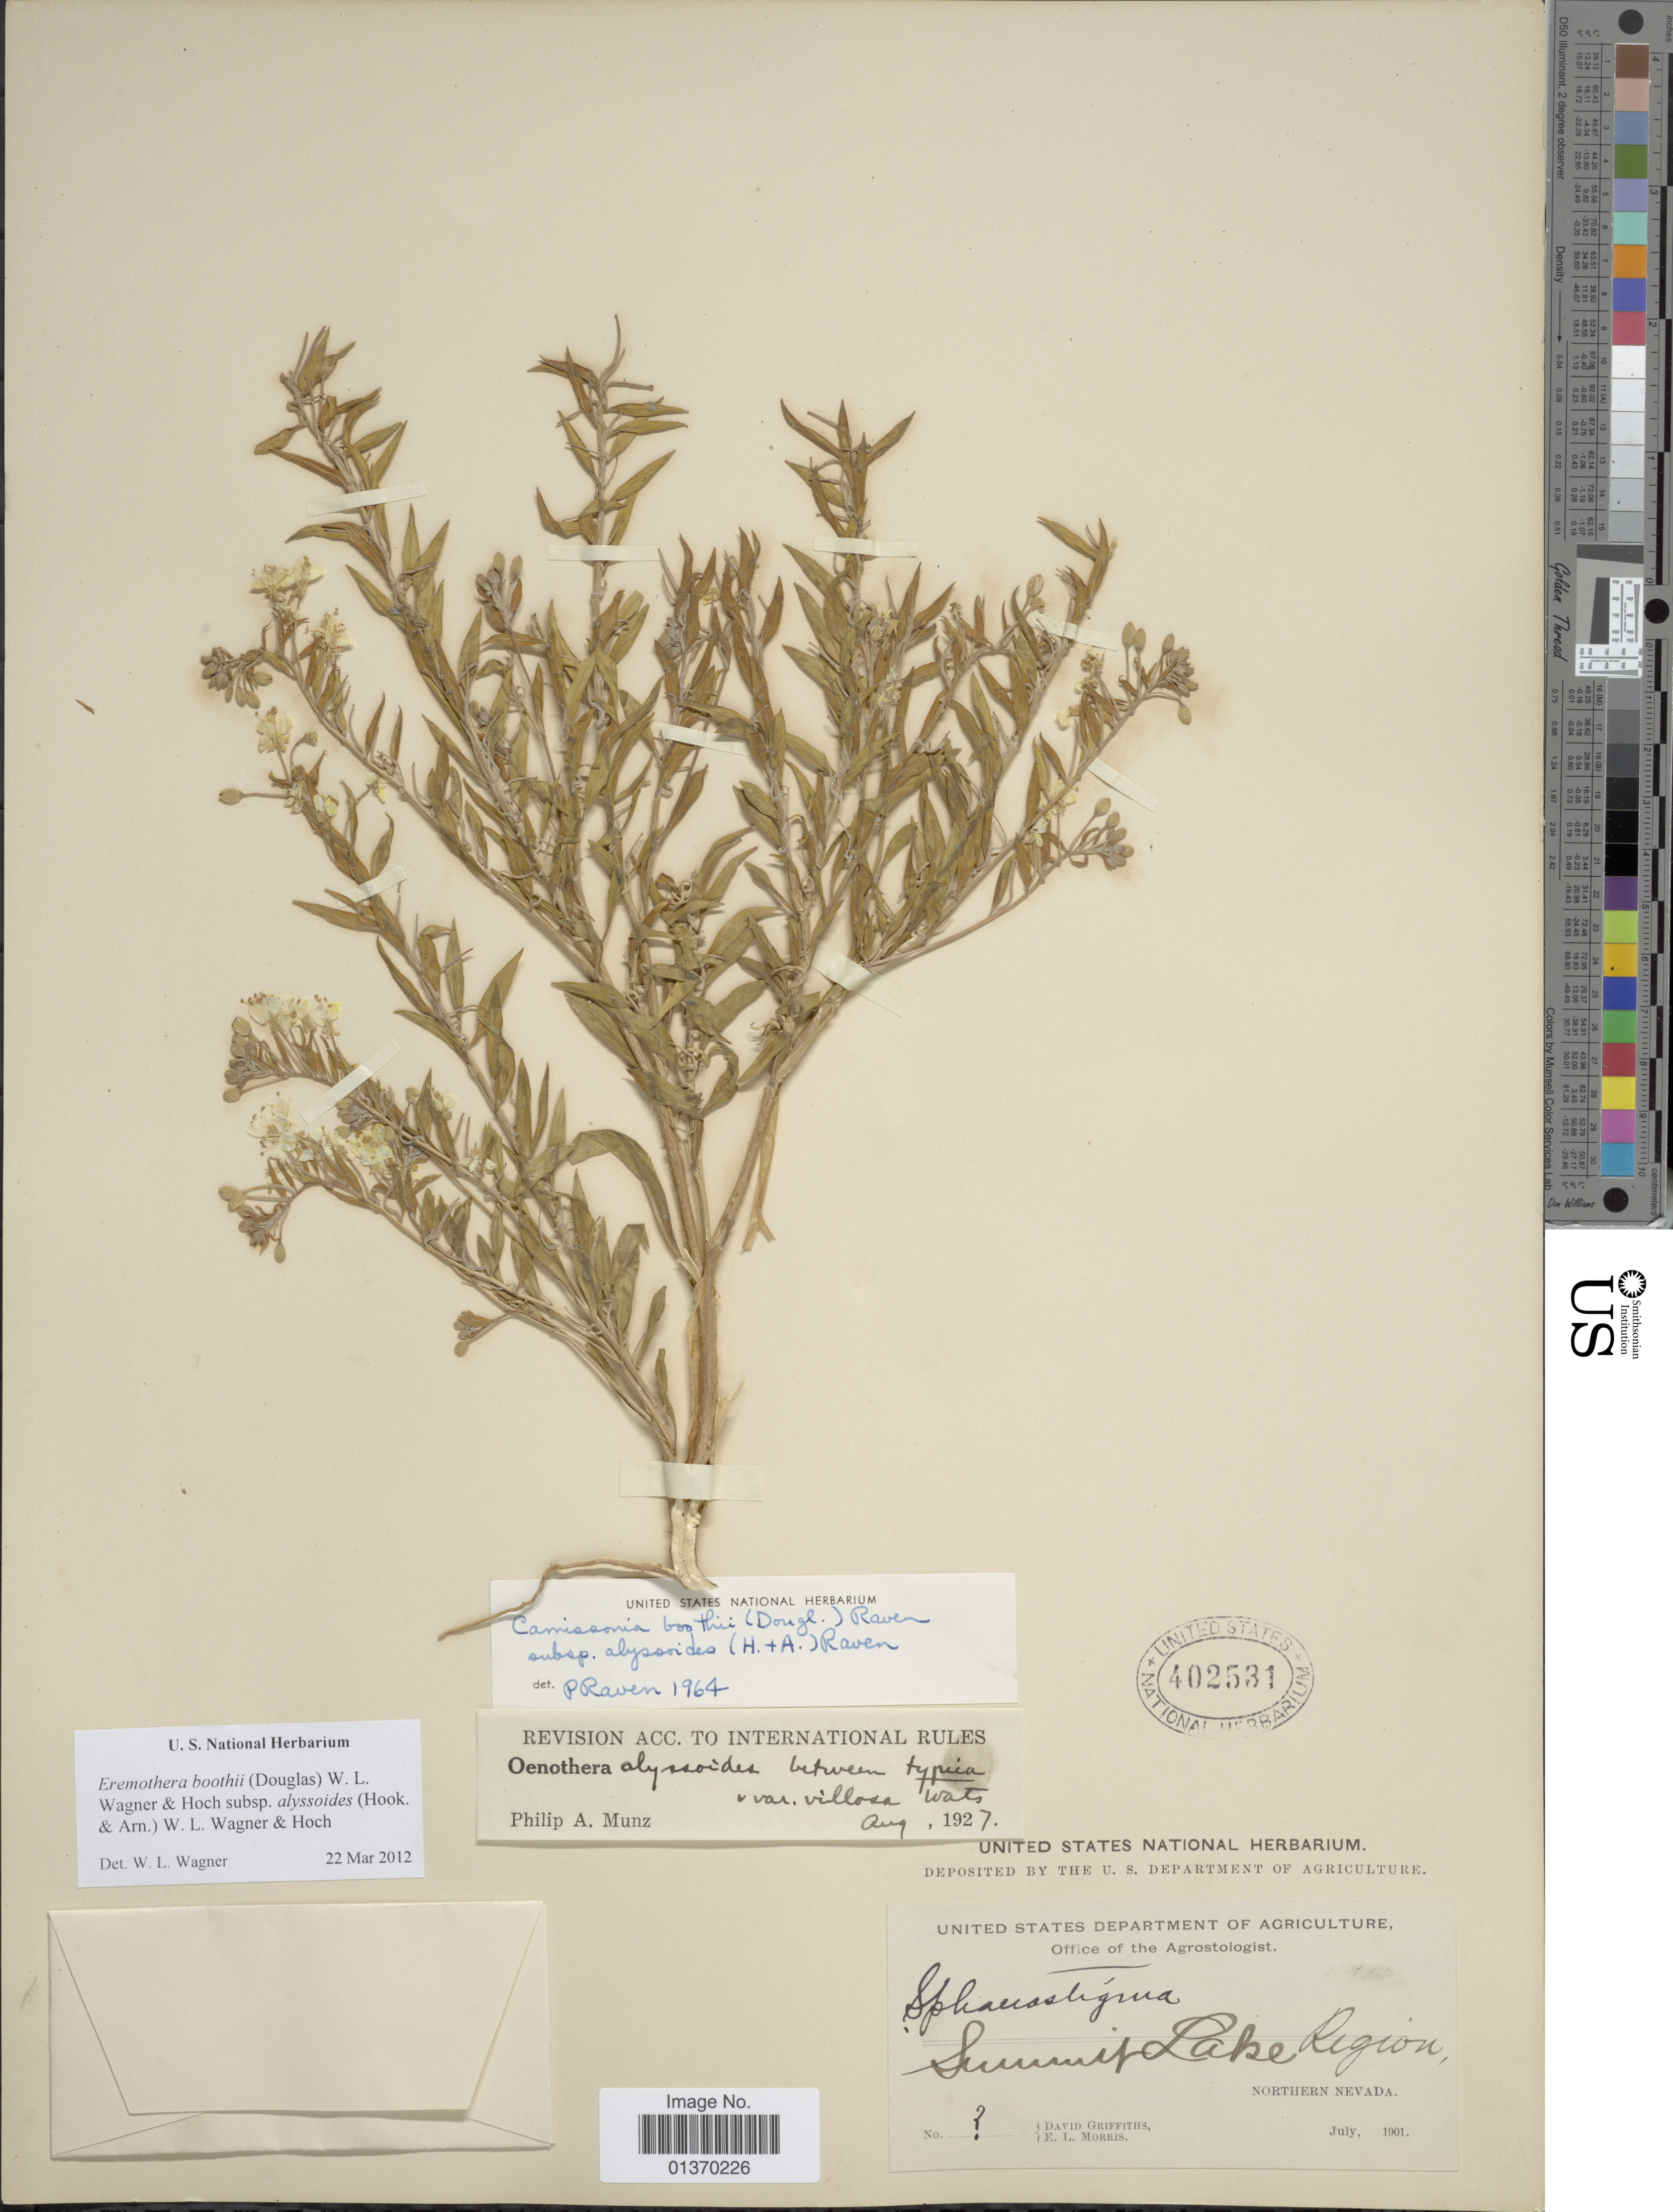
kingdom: Plantae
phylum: Tracheophyta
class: Magnoliopsida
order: Myrtales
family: Onagraceae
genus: Eremothera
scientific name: Eremothera boothii subsp. alyssoides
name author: (Hook. & Arn.) W.L. Wagner & Hoch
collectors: D. Griffiths & E. Morris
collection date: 1901-07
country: United States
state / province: Nevada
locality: Summit Lake Region, Northern Nevada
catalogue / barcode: US 402531